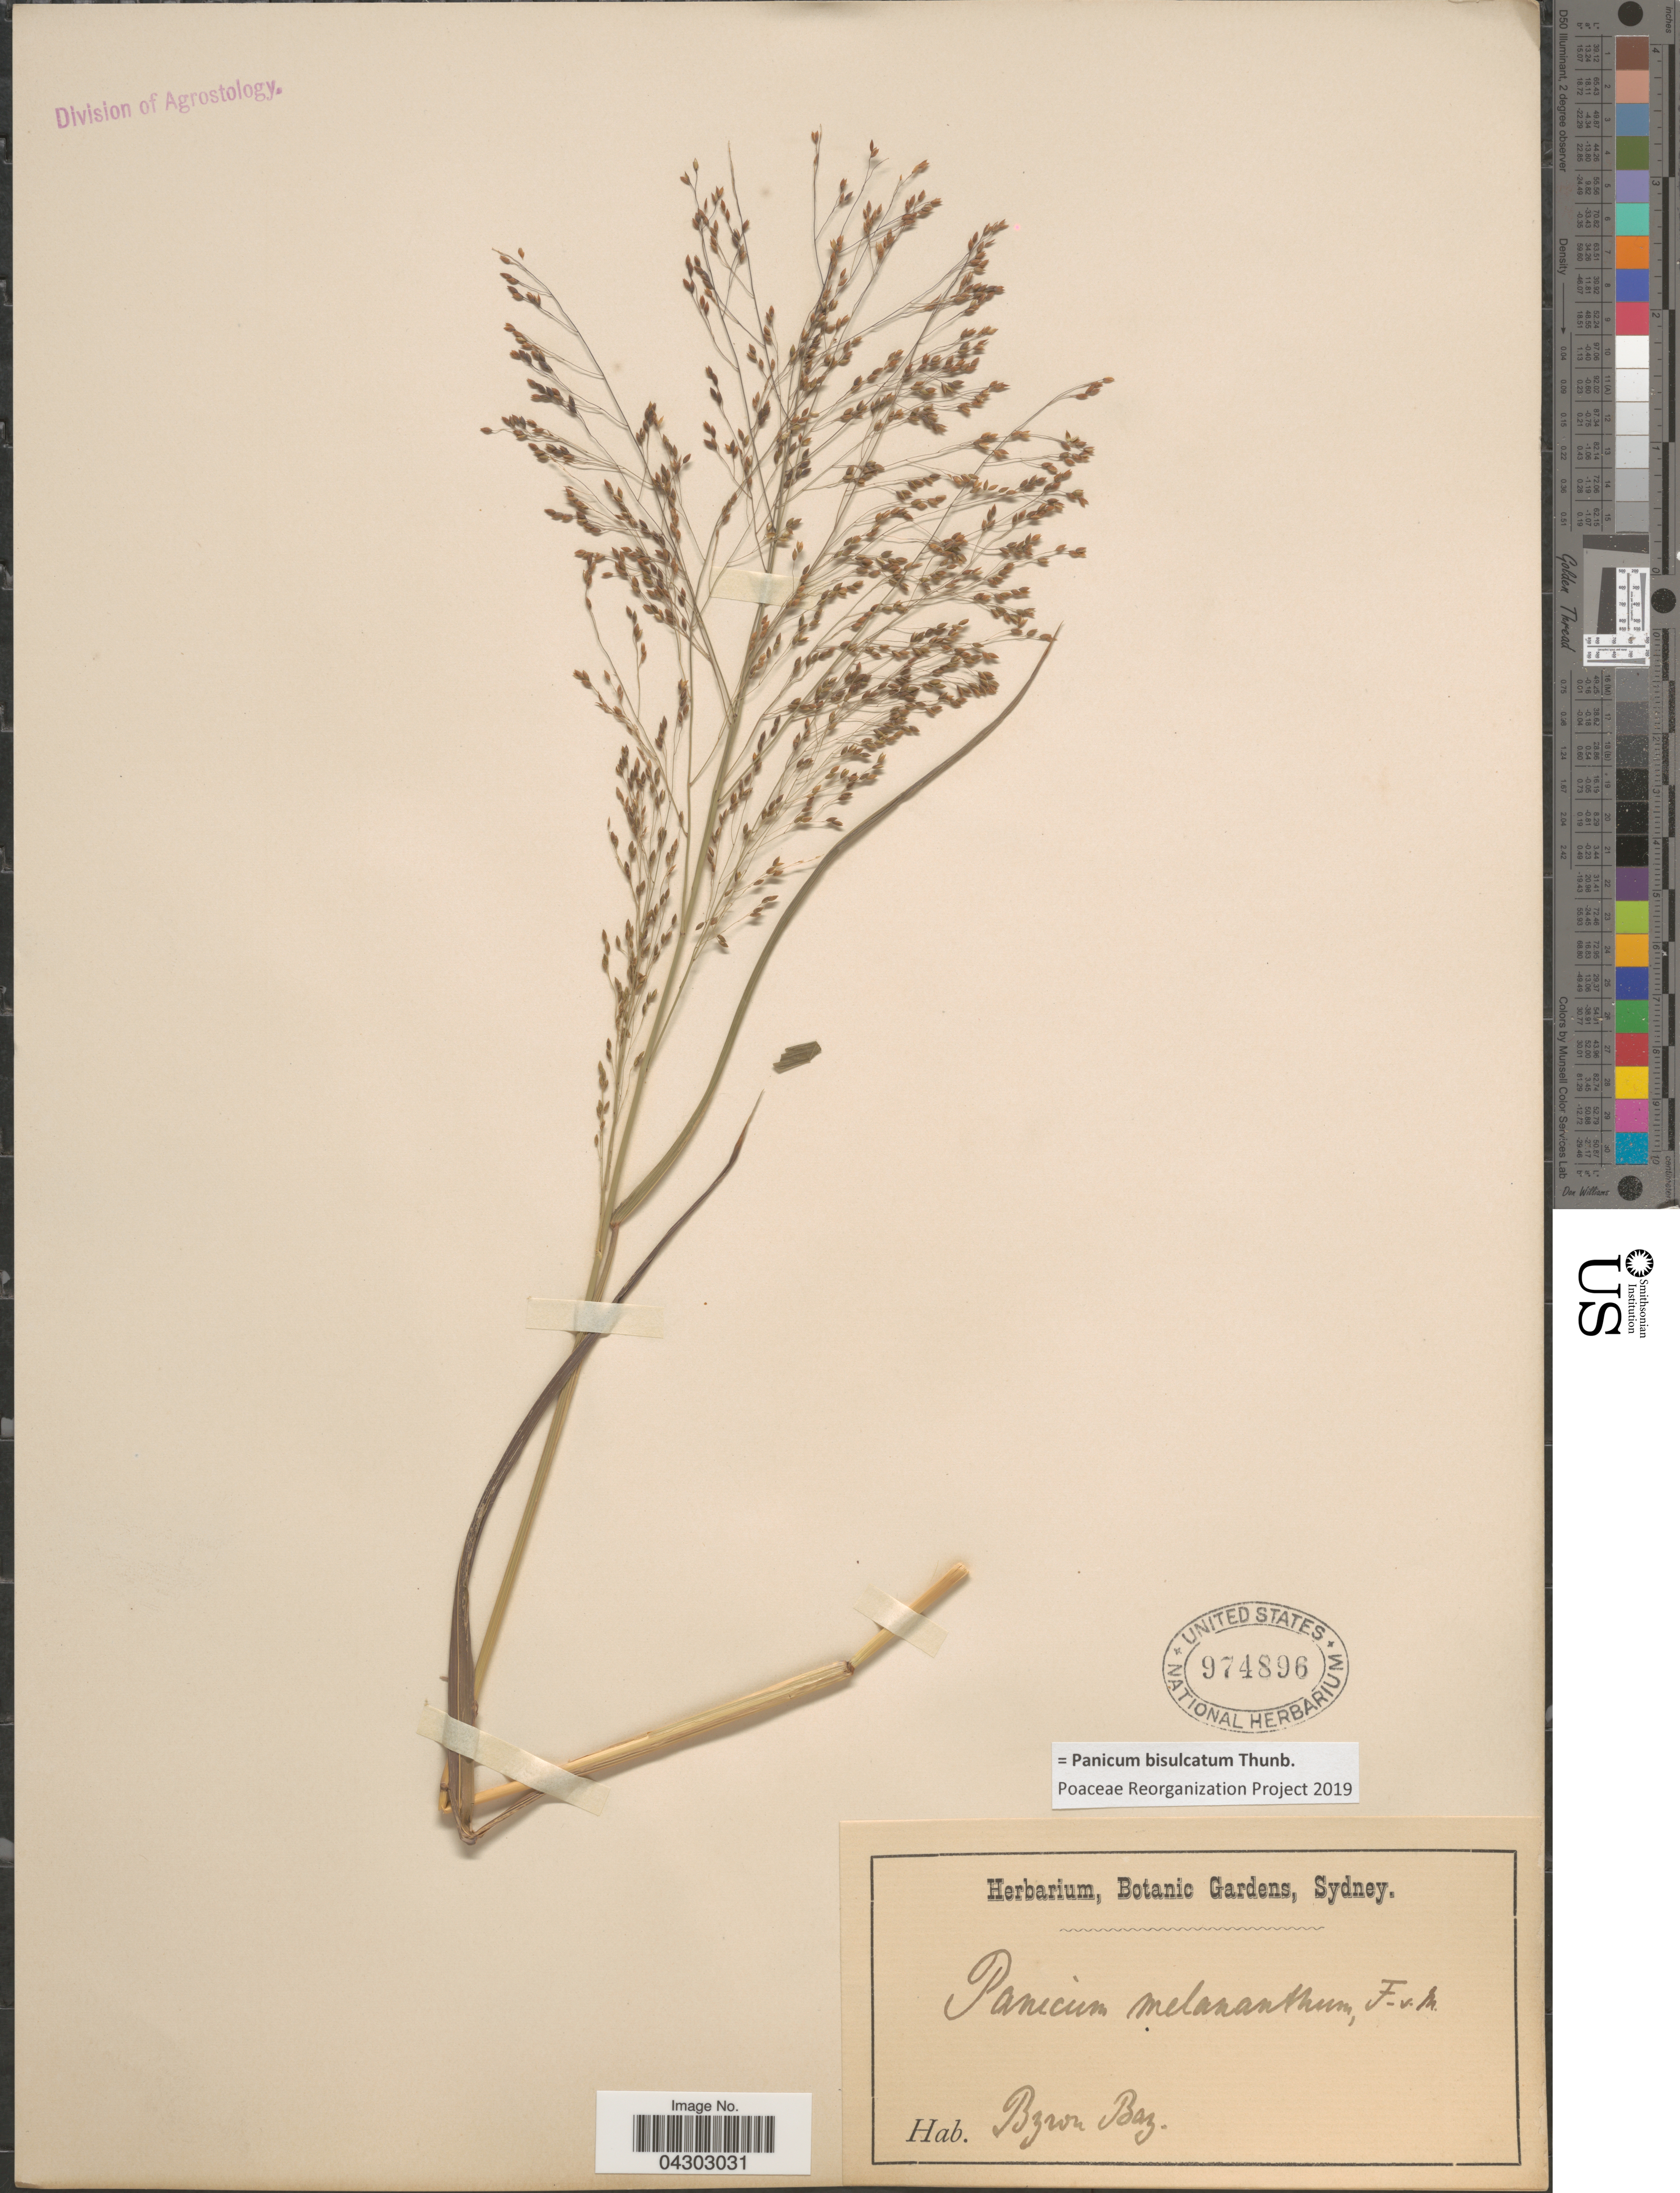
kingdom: Plantae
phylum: Tracheophyta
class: Liliopsida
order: Poales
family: Poaceae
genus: Panicum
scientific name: Panicum bisulcatum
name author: Thunb.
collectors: ex Herb. Bot. Gard. Sydney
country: Australia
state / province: New South Wales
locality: Byron Bay.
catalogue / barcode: US 974896